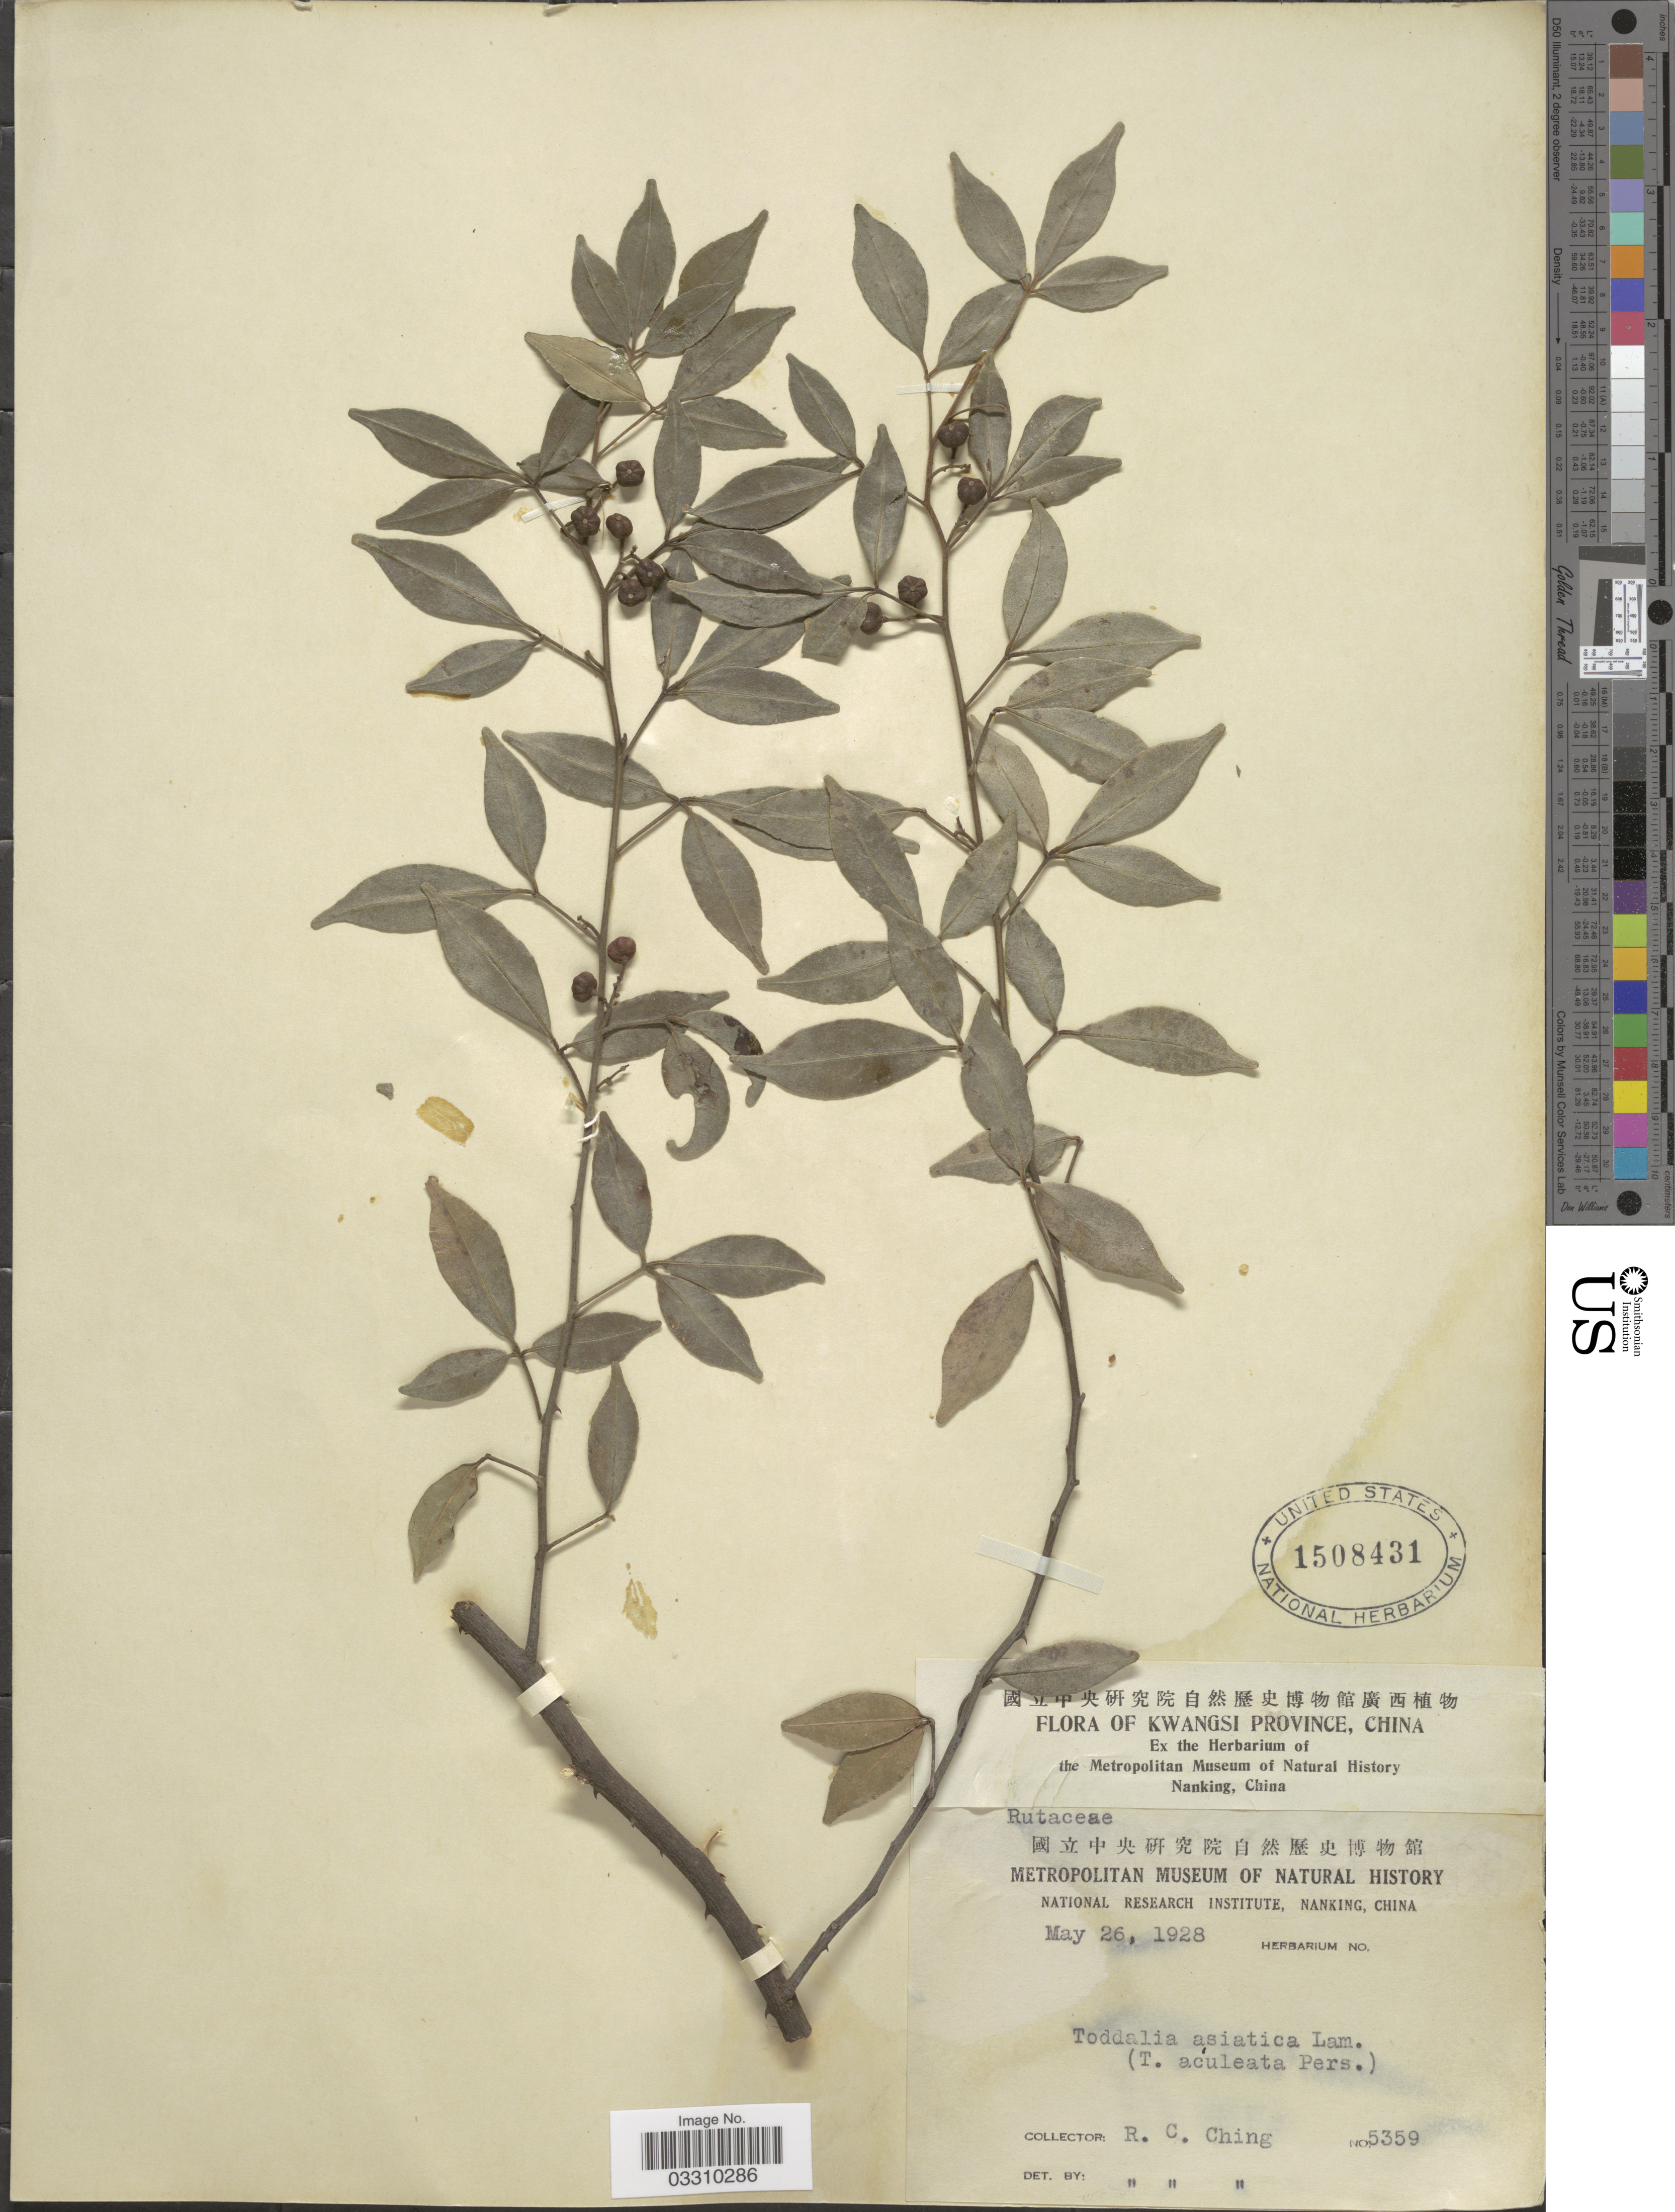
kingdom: Plantae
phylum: Tracheophyta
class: Magnoliopsida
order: Sapindales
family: Rutaceae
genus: Zanthoxylum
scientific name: Zanthoxylum asiaticum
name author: (L.) Appelhans et al.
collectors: R. C. Ching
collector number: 5359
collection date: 1928-05-26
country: China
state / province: Guangxi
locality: Kwangsi Province.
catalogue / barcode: US 1508431